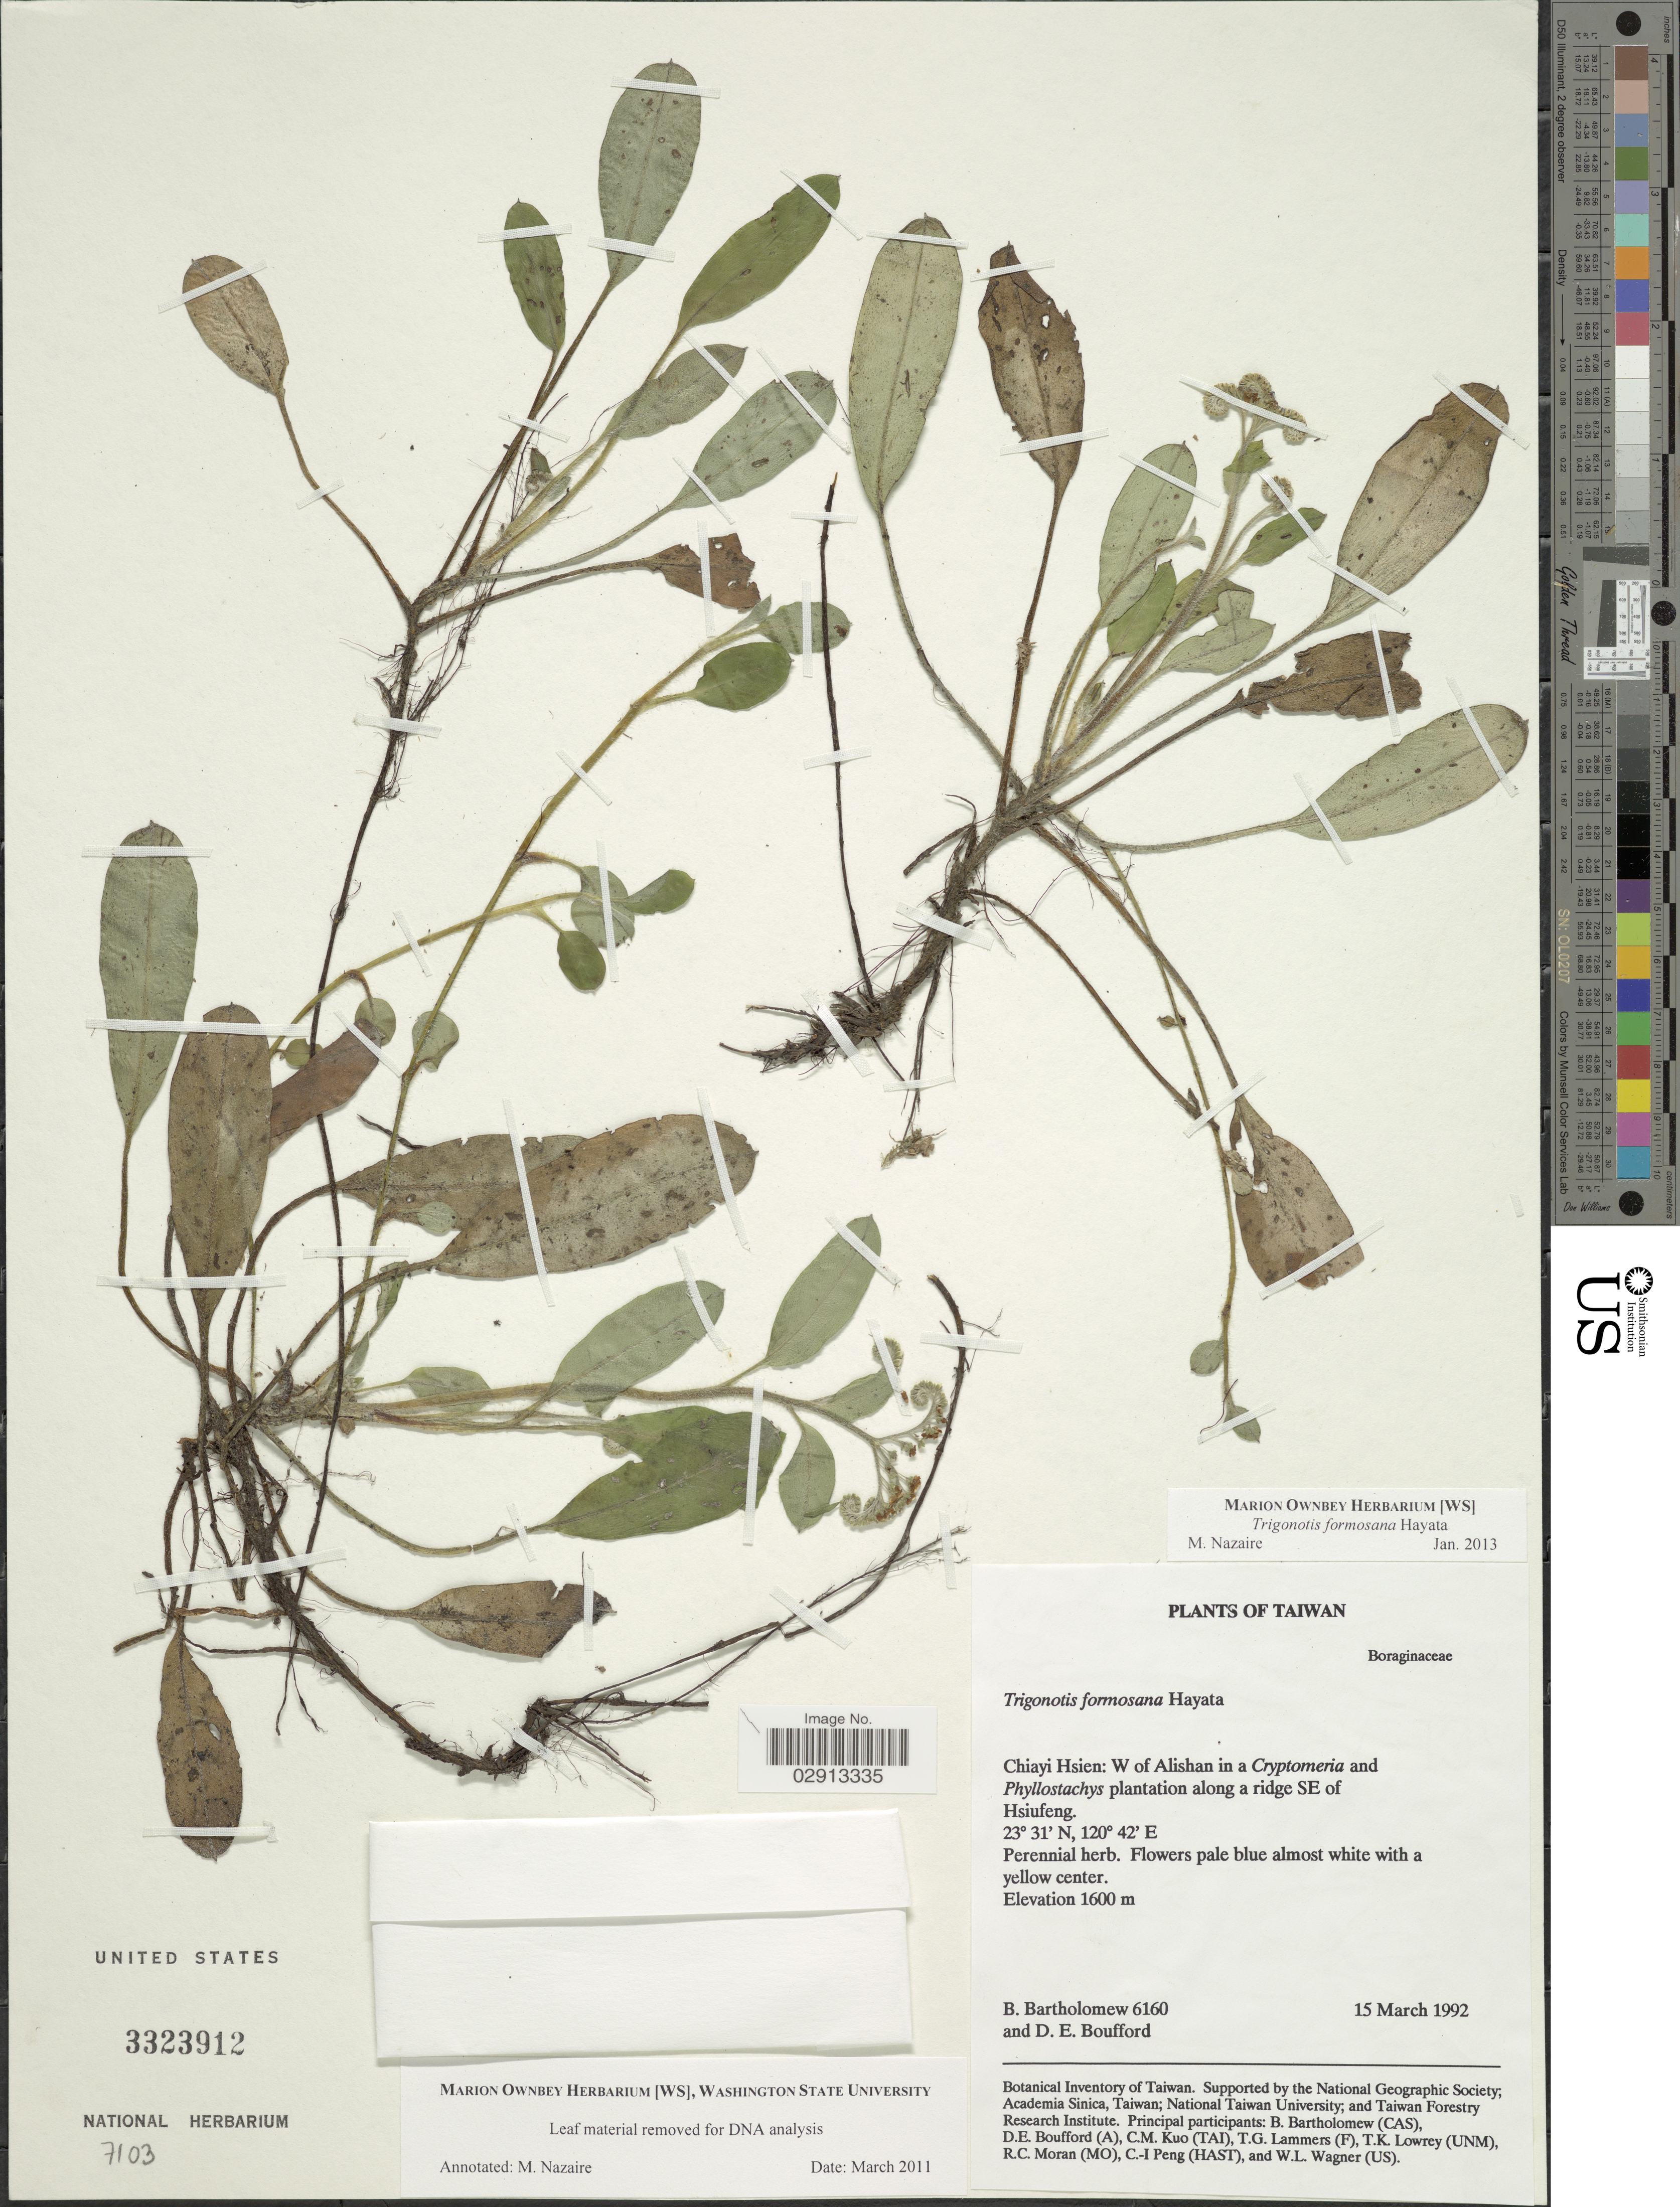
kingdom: Plantae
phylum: Tracheophyta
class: Magnoliopsida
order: Boraginales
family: Boraginaceae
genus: Trigonotis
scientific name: Trigonotis formosana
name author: Hayata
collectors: B. Bartholomew, D. E. Boufford, C. Kuo, T. Lammers & et al.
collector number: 6160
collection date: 1992-03-15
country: Taiwan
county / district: Chiayi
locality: Chiayi Hsien: W of Alishan in a Cryptomeria and Phyllostachys plantation along a ridge SE of Hsiufeng.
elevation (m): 1600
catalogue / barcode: US 3323912